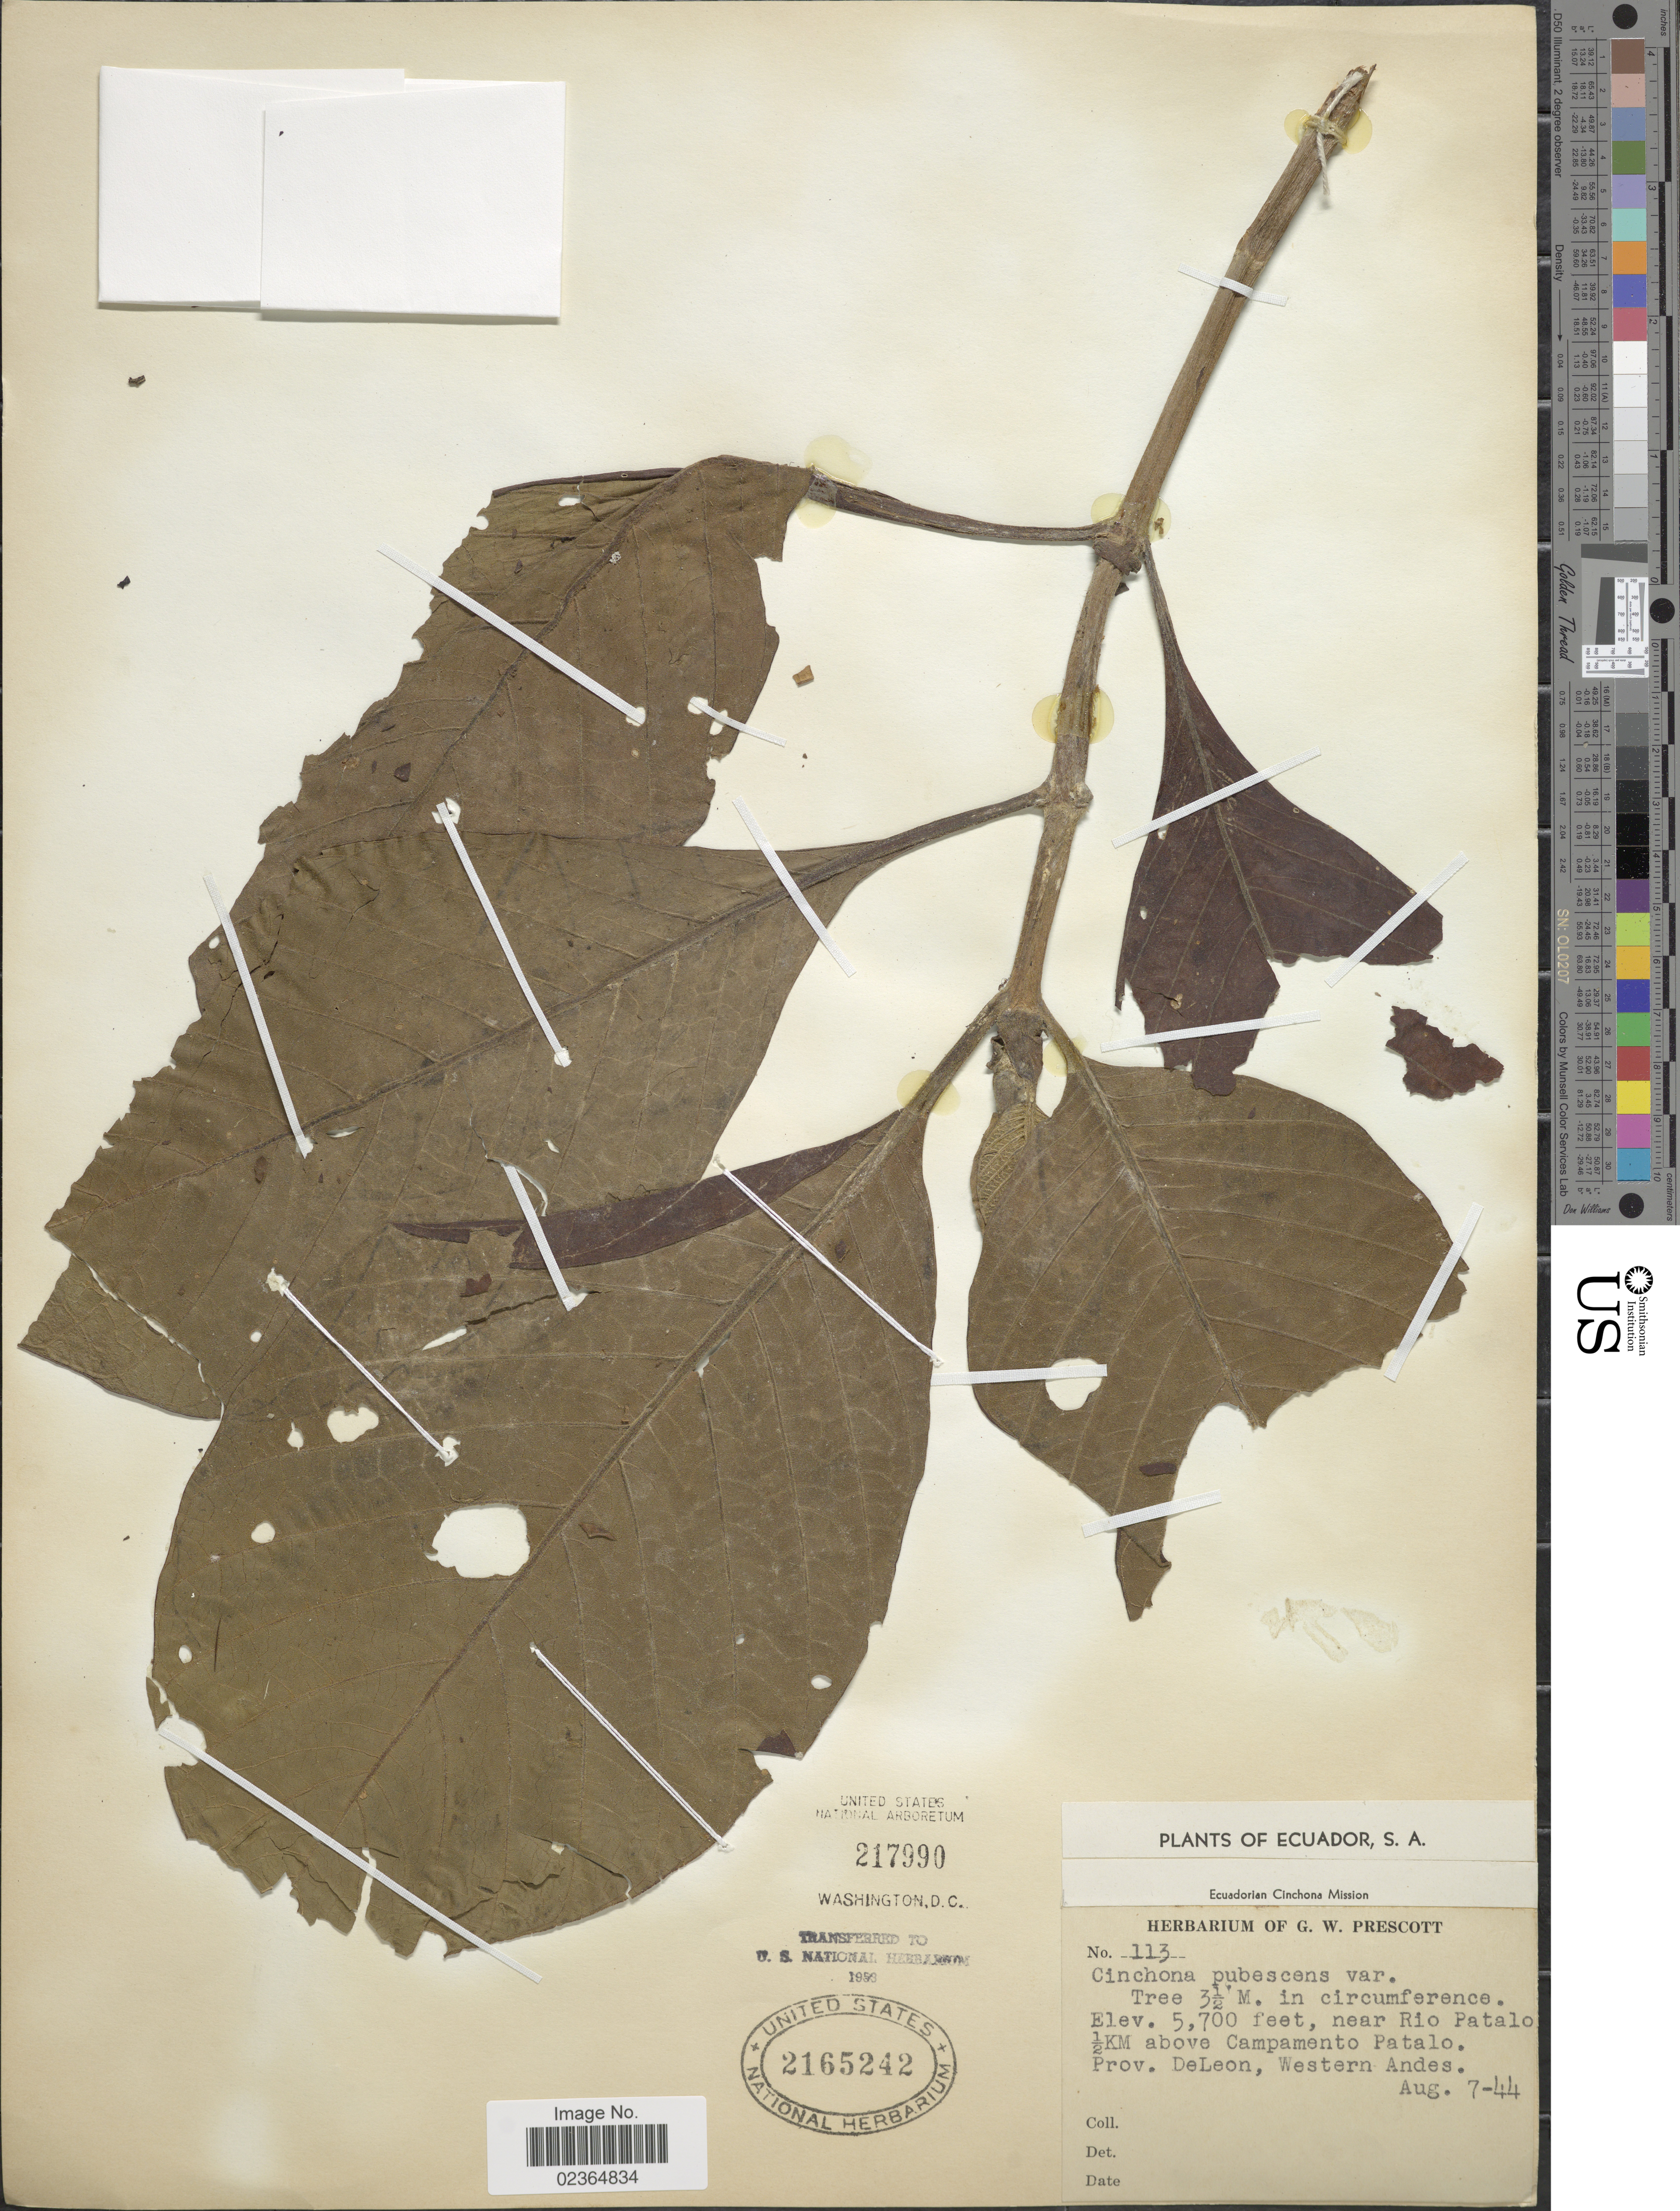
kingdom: Plantae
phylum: Tracheophyta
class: Magnoliopsida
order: Gentianales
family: Rubiaceae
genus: Cinchona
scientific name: Cinchona pubescens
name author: Vahl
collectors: ex herb. G. W. Prescott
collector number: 113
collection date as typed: Transcribed d/m/y: 7/8/44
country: Ecuador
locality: Near Rio Patalo ½ KM above Campamento Patalo. Prov. DeLeon, Western Andes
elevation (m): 1737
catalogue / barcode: US 2165242